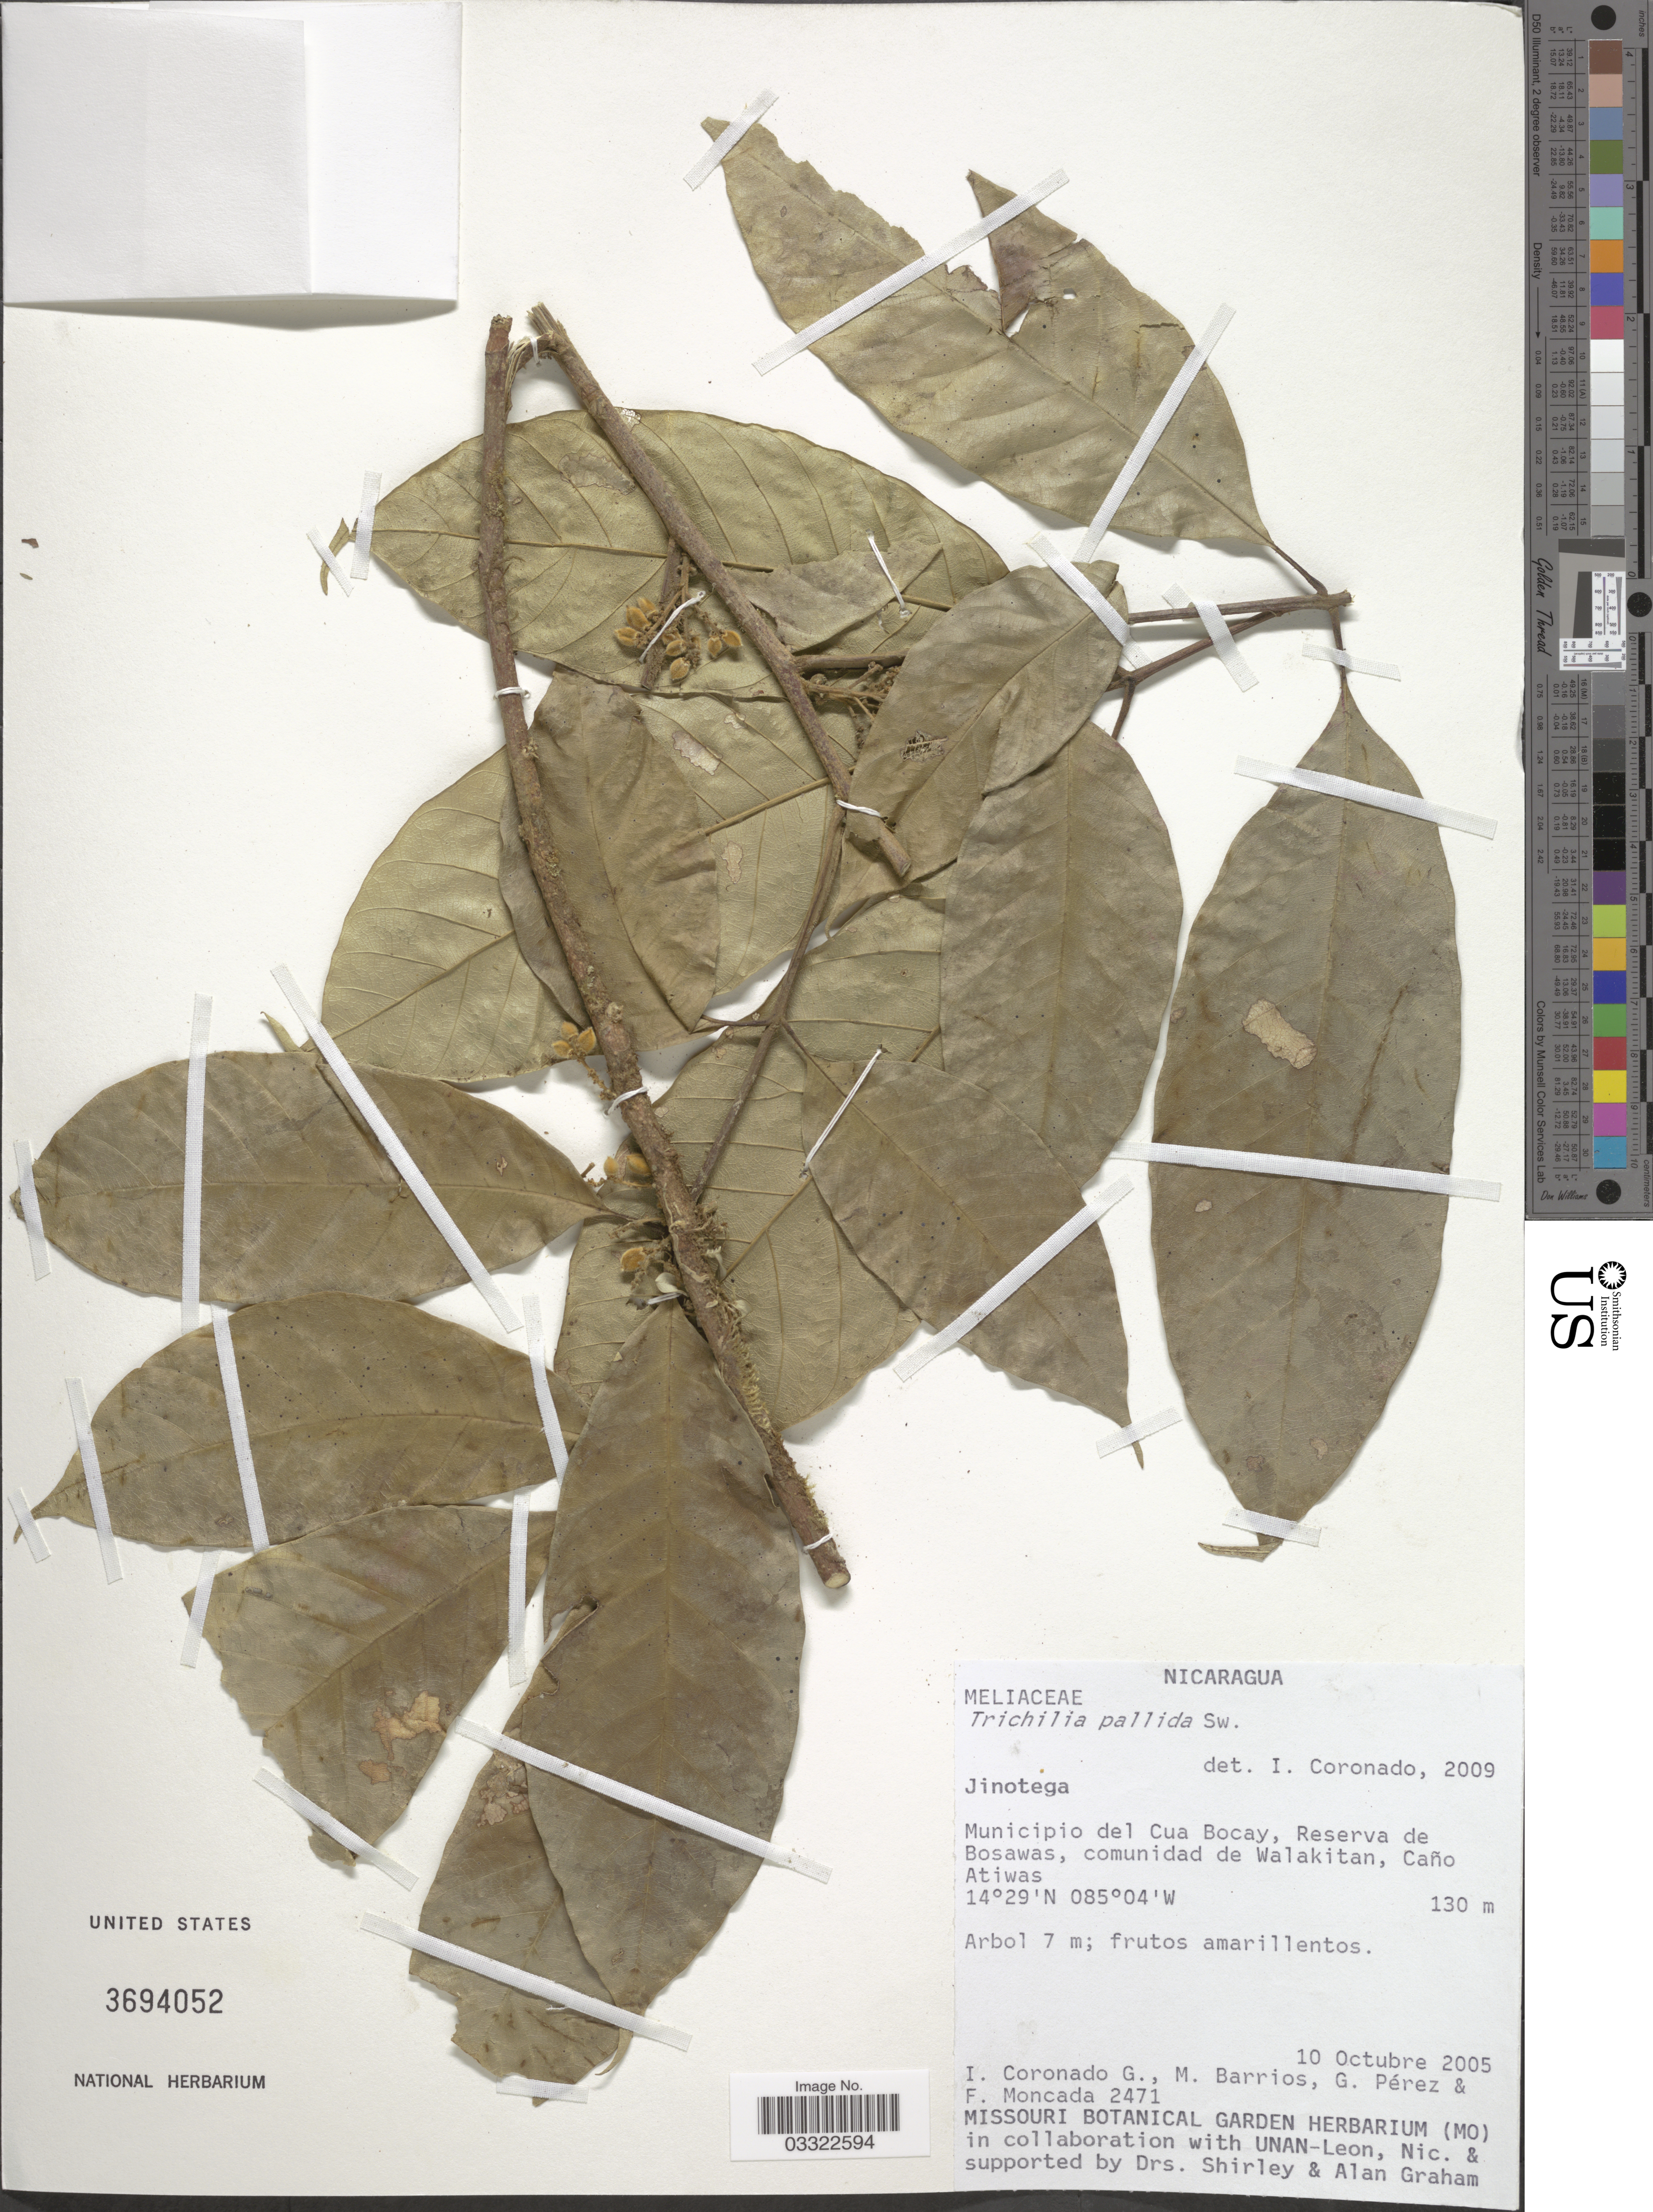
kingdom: Plantae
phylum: Tracheophyta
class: Magnoliopsida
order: Sapindales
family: Meliaceae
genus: Trichilia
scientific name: Trichilia pallida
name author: Sw.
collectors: I. Coronado, M. Barros, G. Perez & F. Moncada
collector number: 2471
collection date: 2005-10-10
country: Nicaragua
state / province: Jinotega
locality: Municipio del Cua Bocay, Reserva de Bosawas, comunidad de Walakitan, Caño Atiwas.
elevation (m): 130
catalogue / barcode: US 3694052